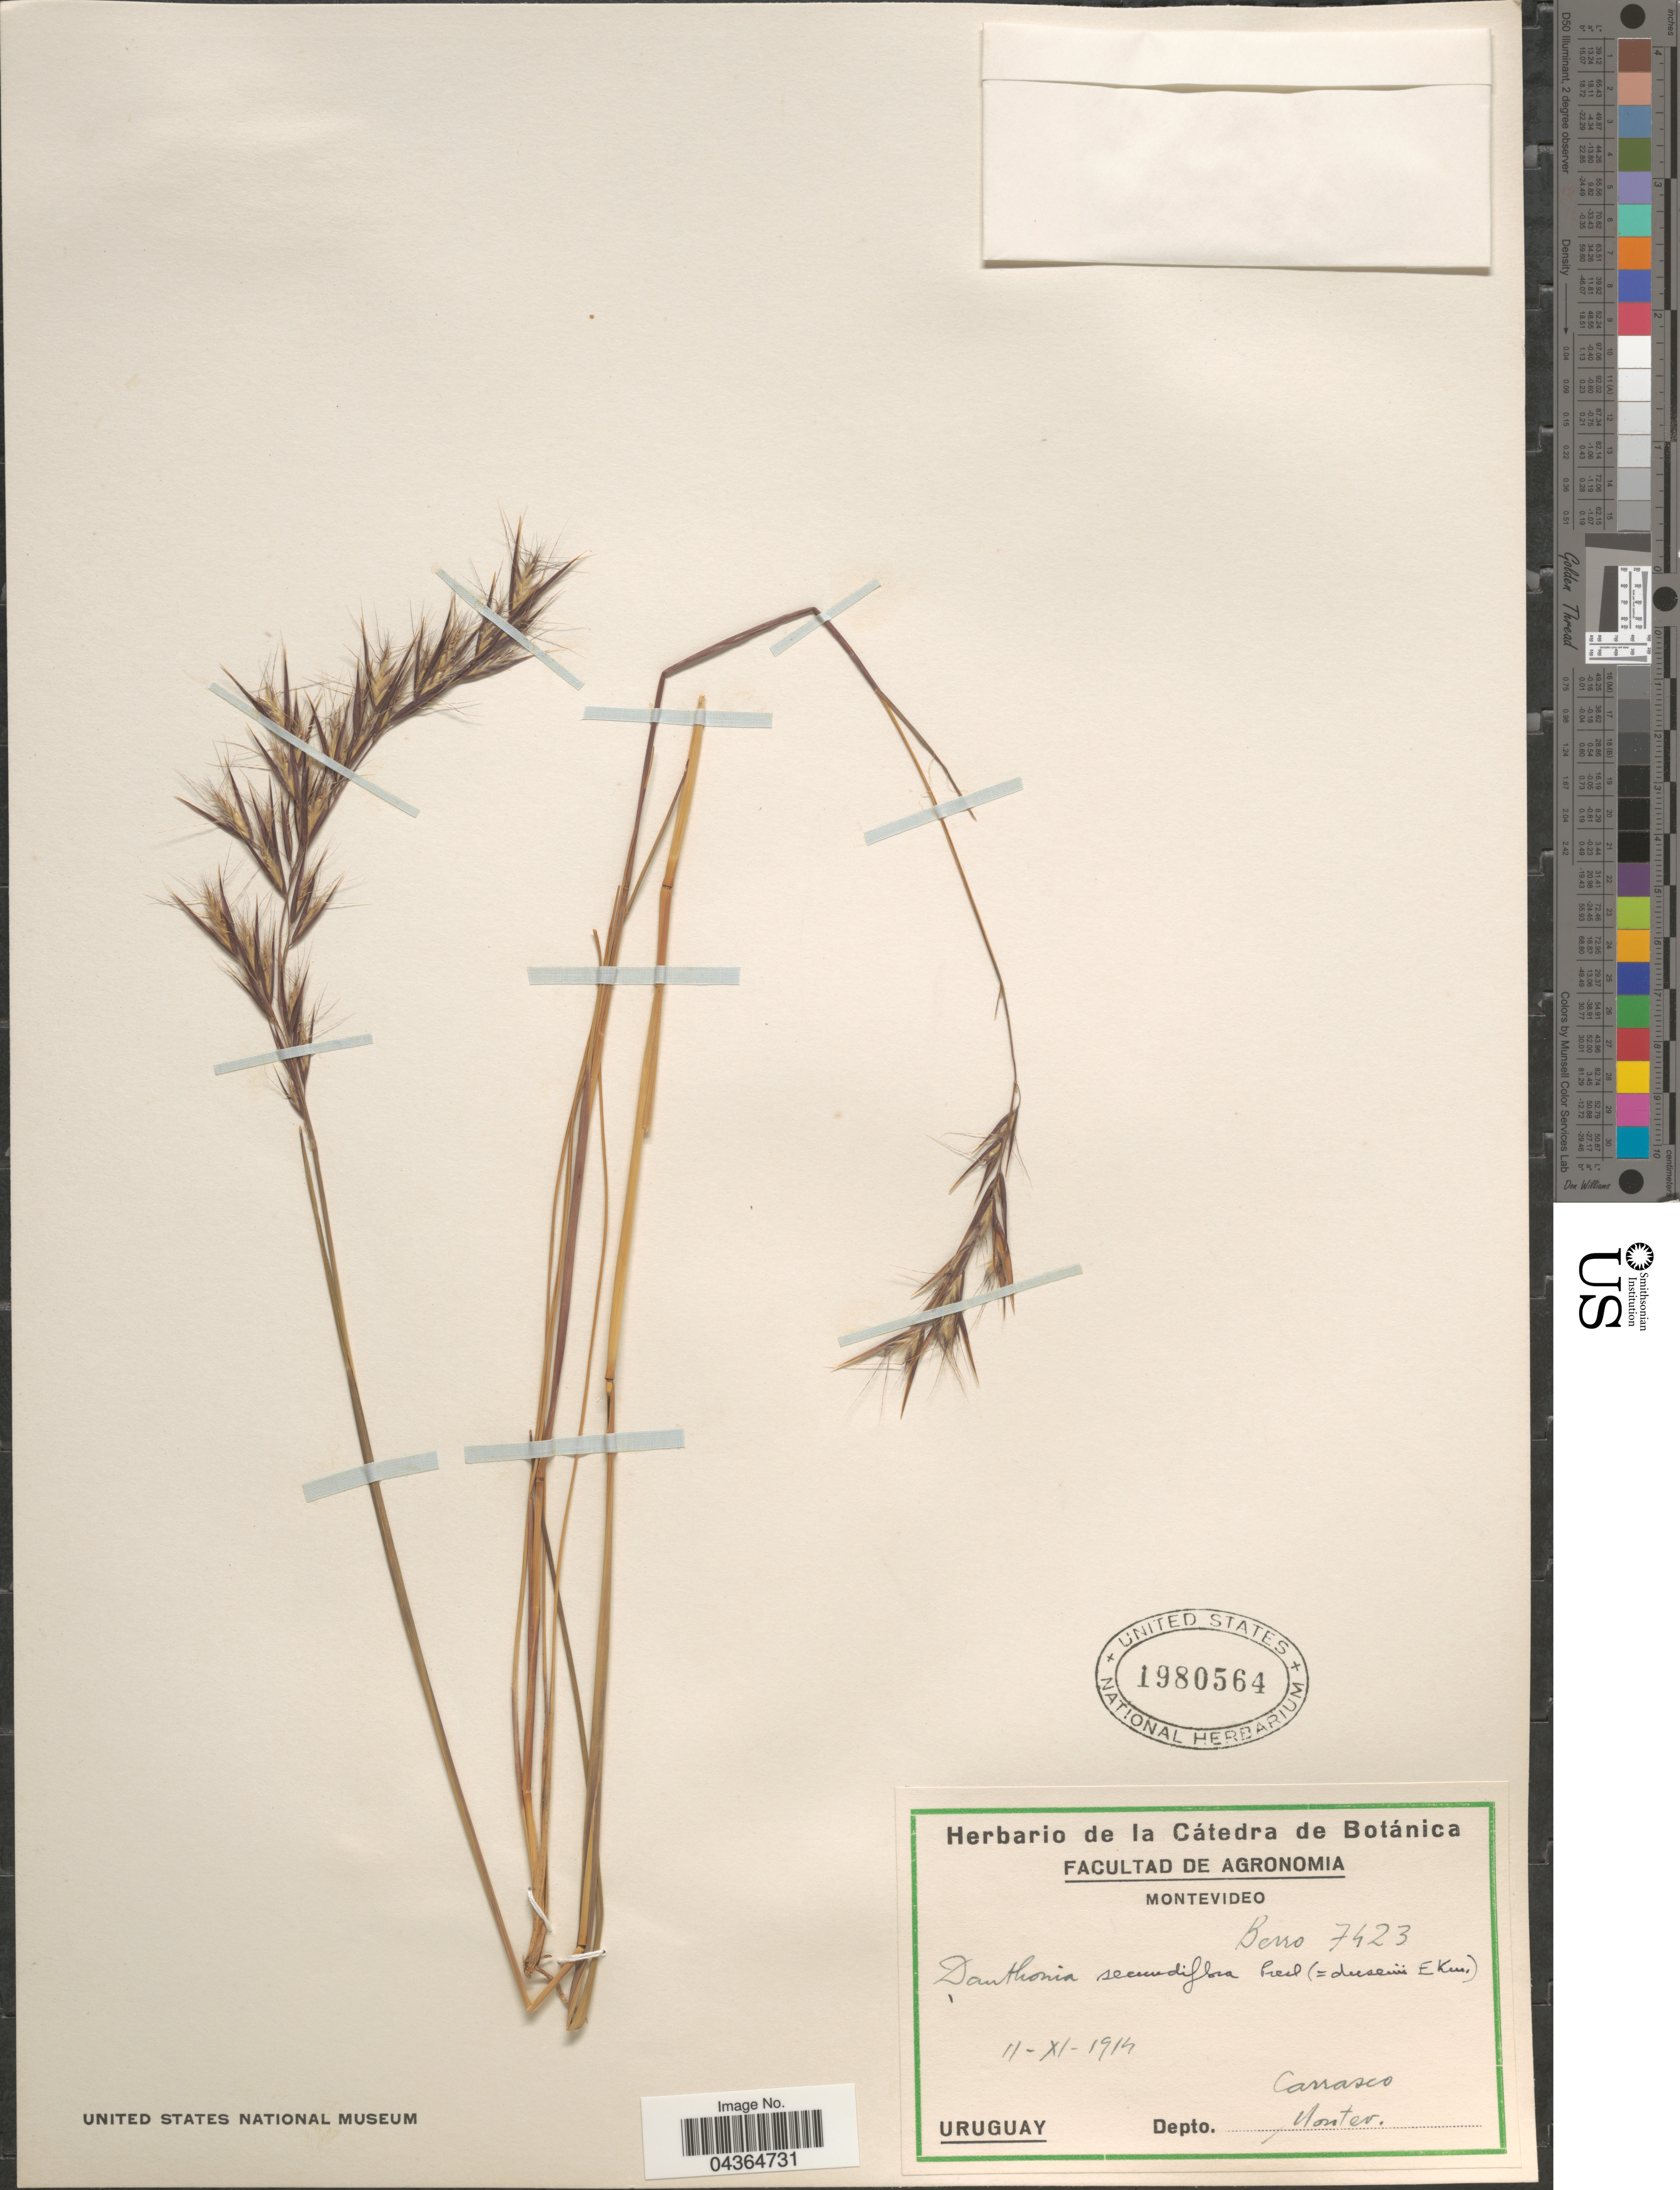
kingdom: Plantae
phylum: Tracheophyta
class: Liliopsida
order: Poales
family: Poaceae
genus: Danthonia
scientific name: Danthonia secundiflora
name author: J. Presl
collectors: Berro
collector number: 7423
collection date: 1914-11-11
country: Uruguay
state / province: Montevideo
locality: Carrasco. Depto. Montev.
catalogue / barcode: US 1980564